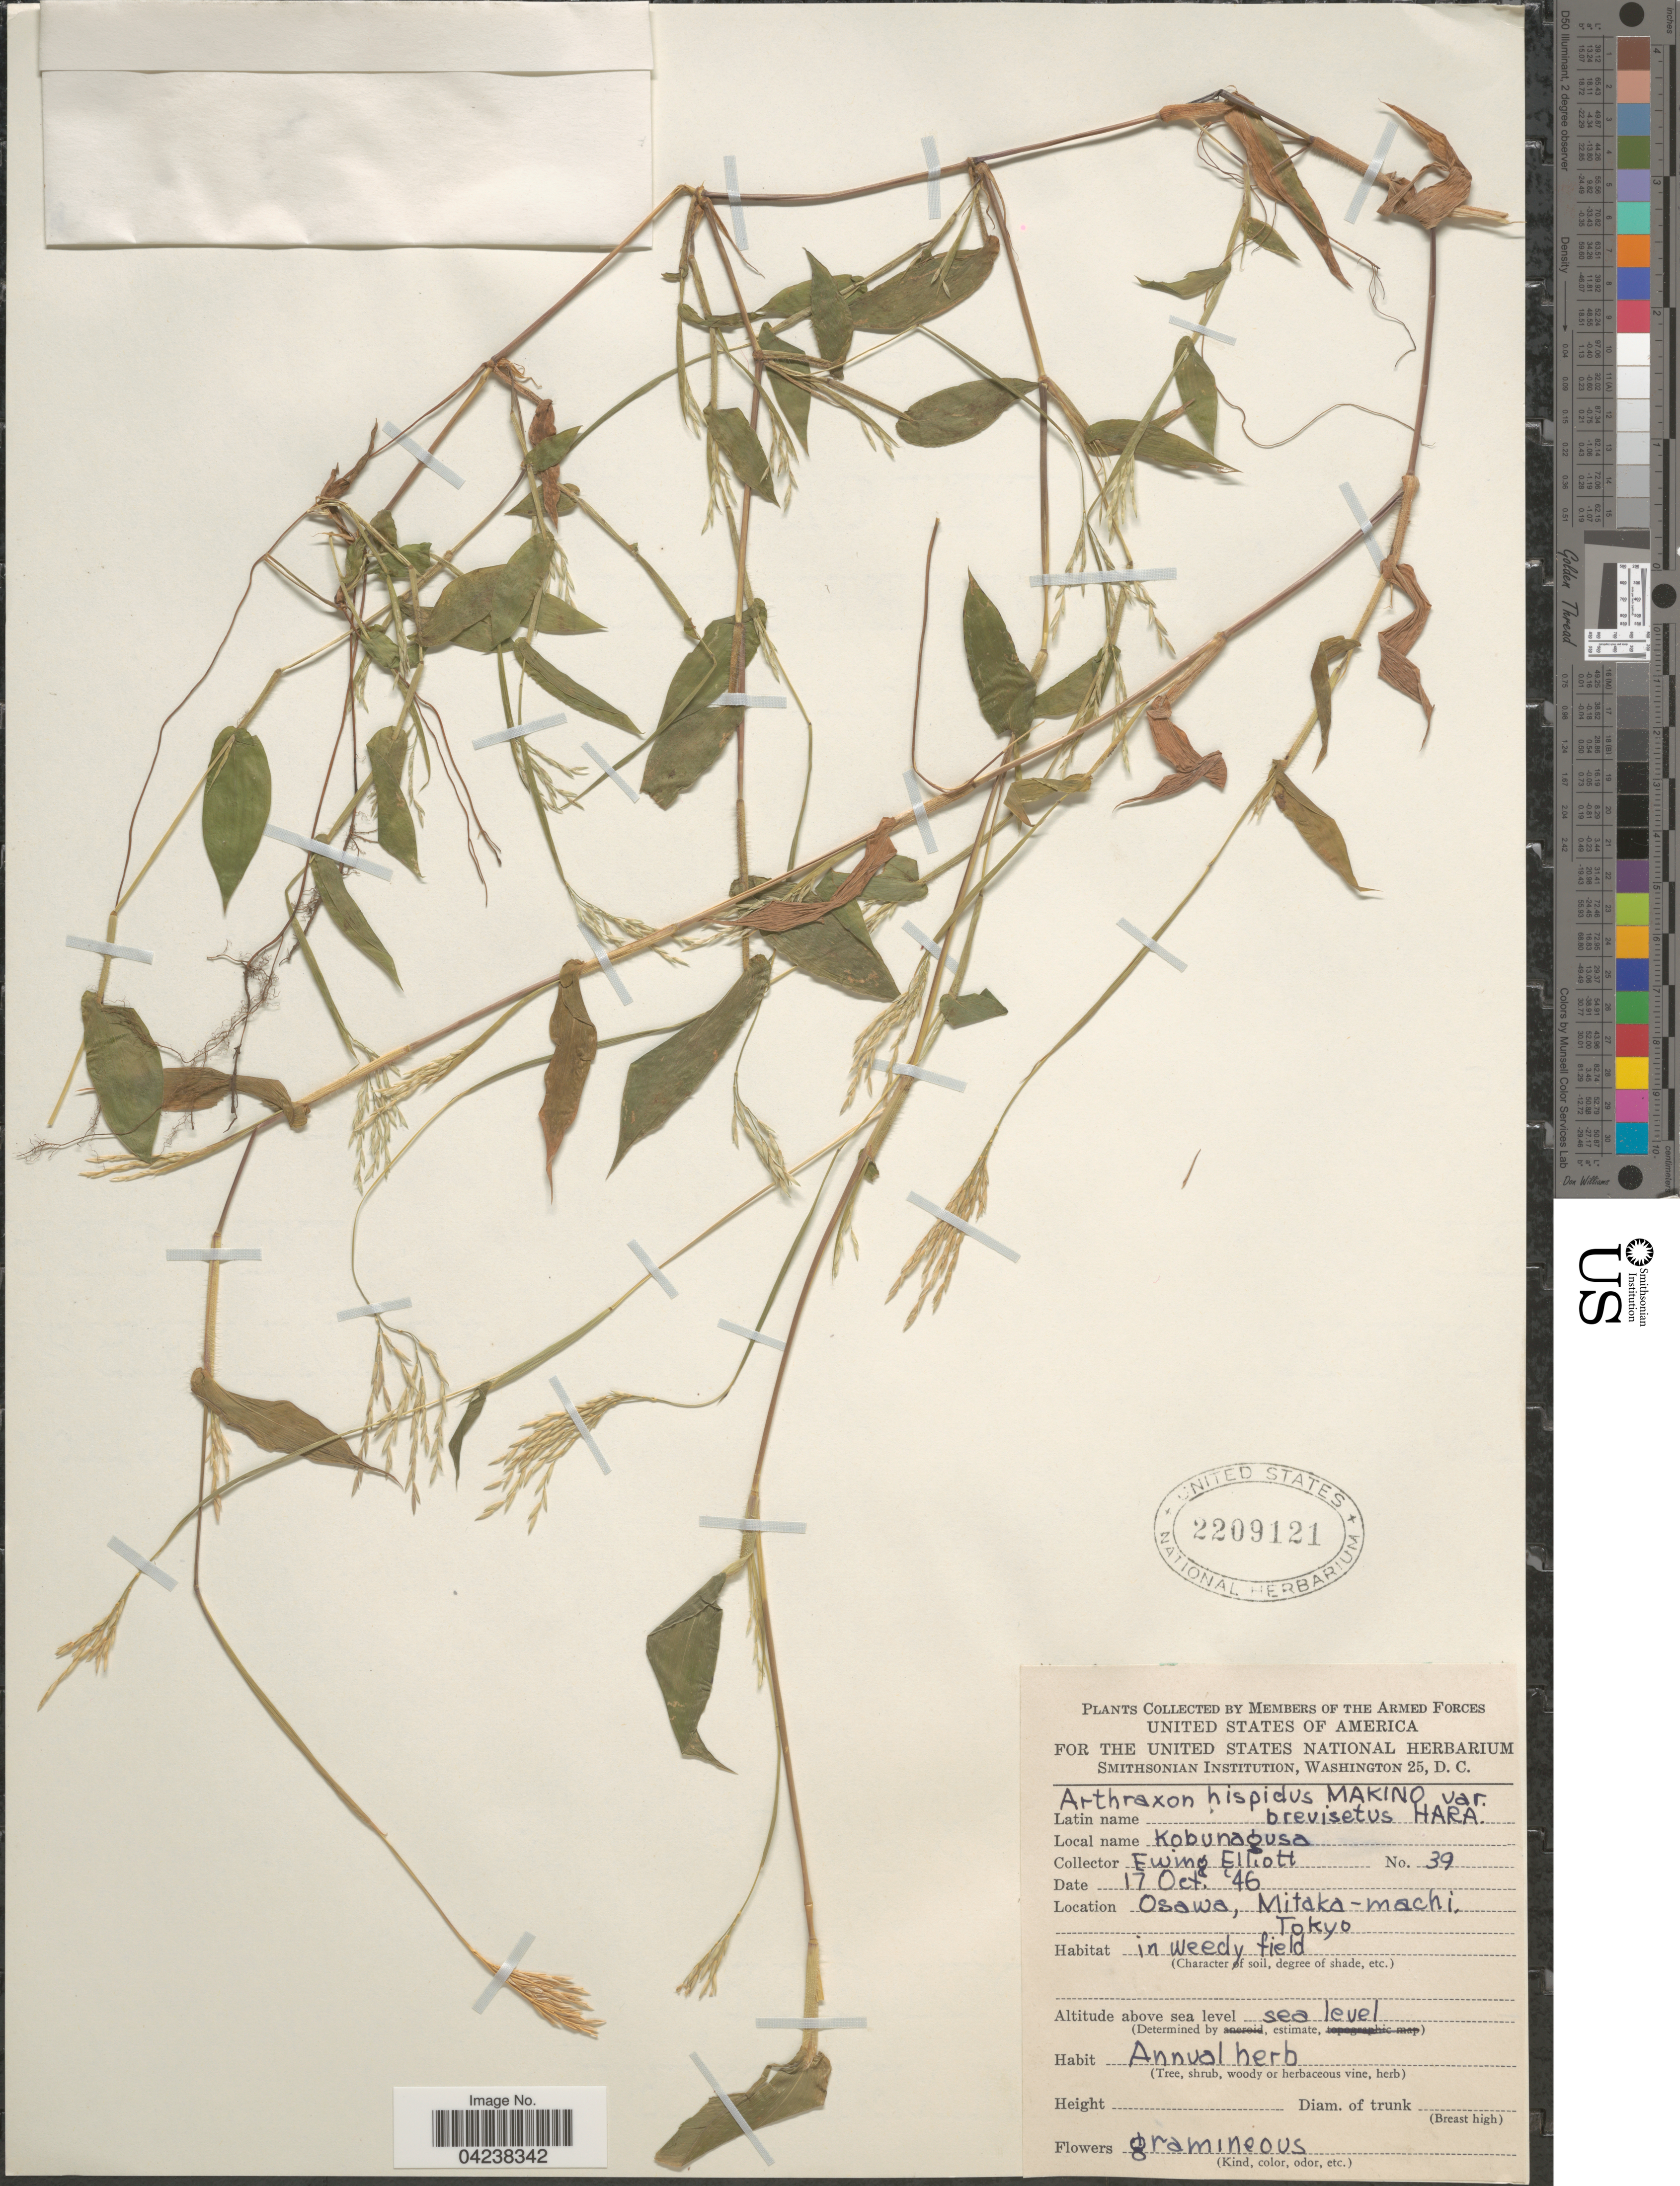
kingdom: Plantae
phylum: Tracheophyta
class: Liliopsida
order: Poales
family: Poaceae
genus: Arthraxon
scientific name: Arthraxon hispidus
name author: (Thunb.) Makino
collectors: E. Elliott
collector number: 39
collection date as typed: Transcribed d/m/y: 17/10/46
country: Japan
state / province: Tokyo, Federal City of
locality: Osawa, Mitaka-machi, Tokyo.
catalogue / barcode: US 2209121